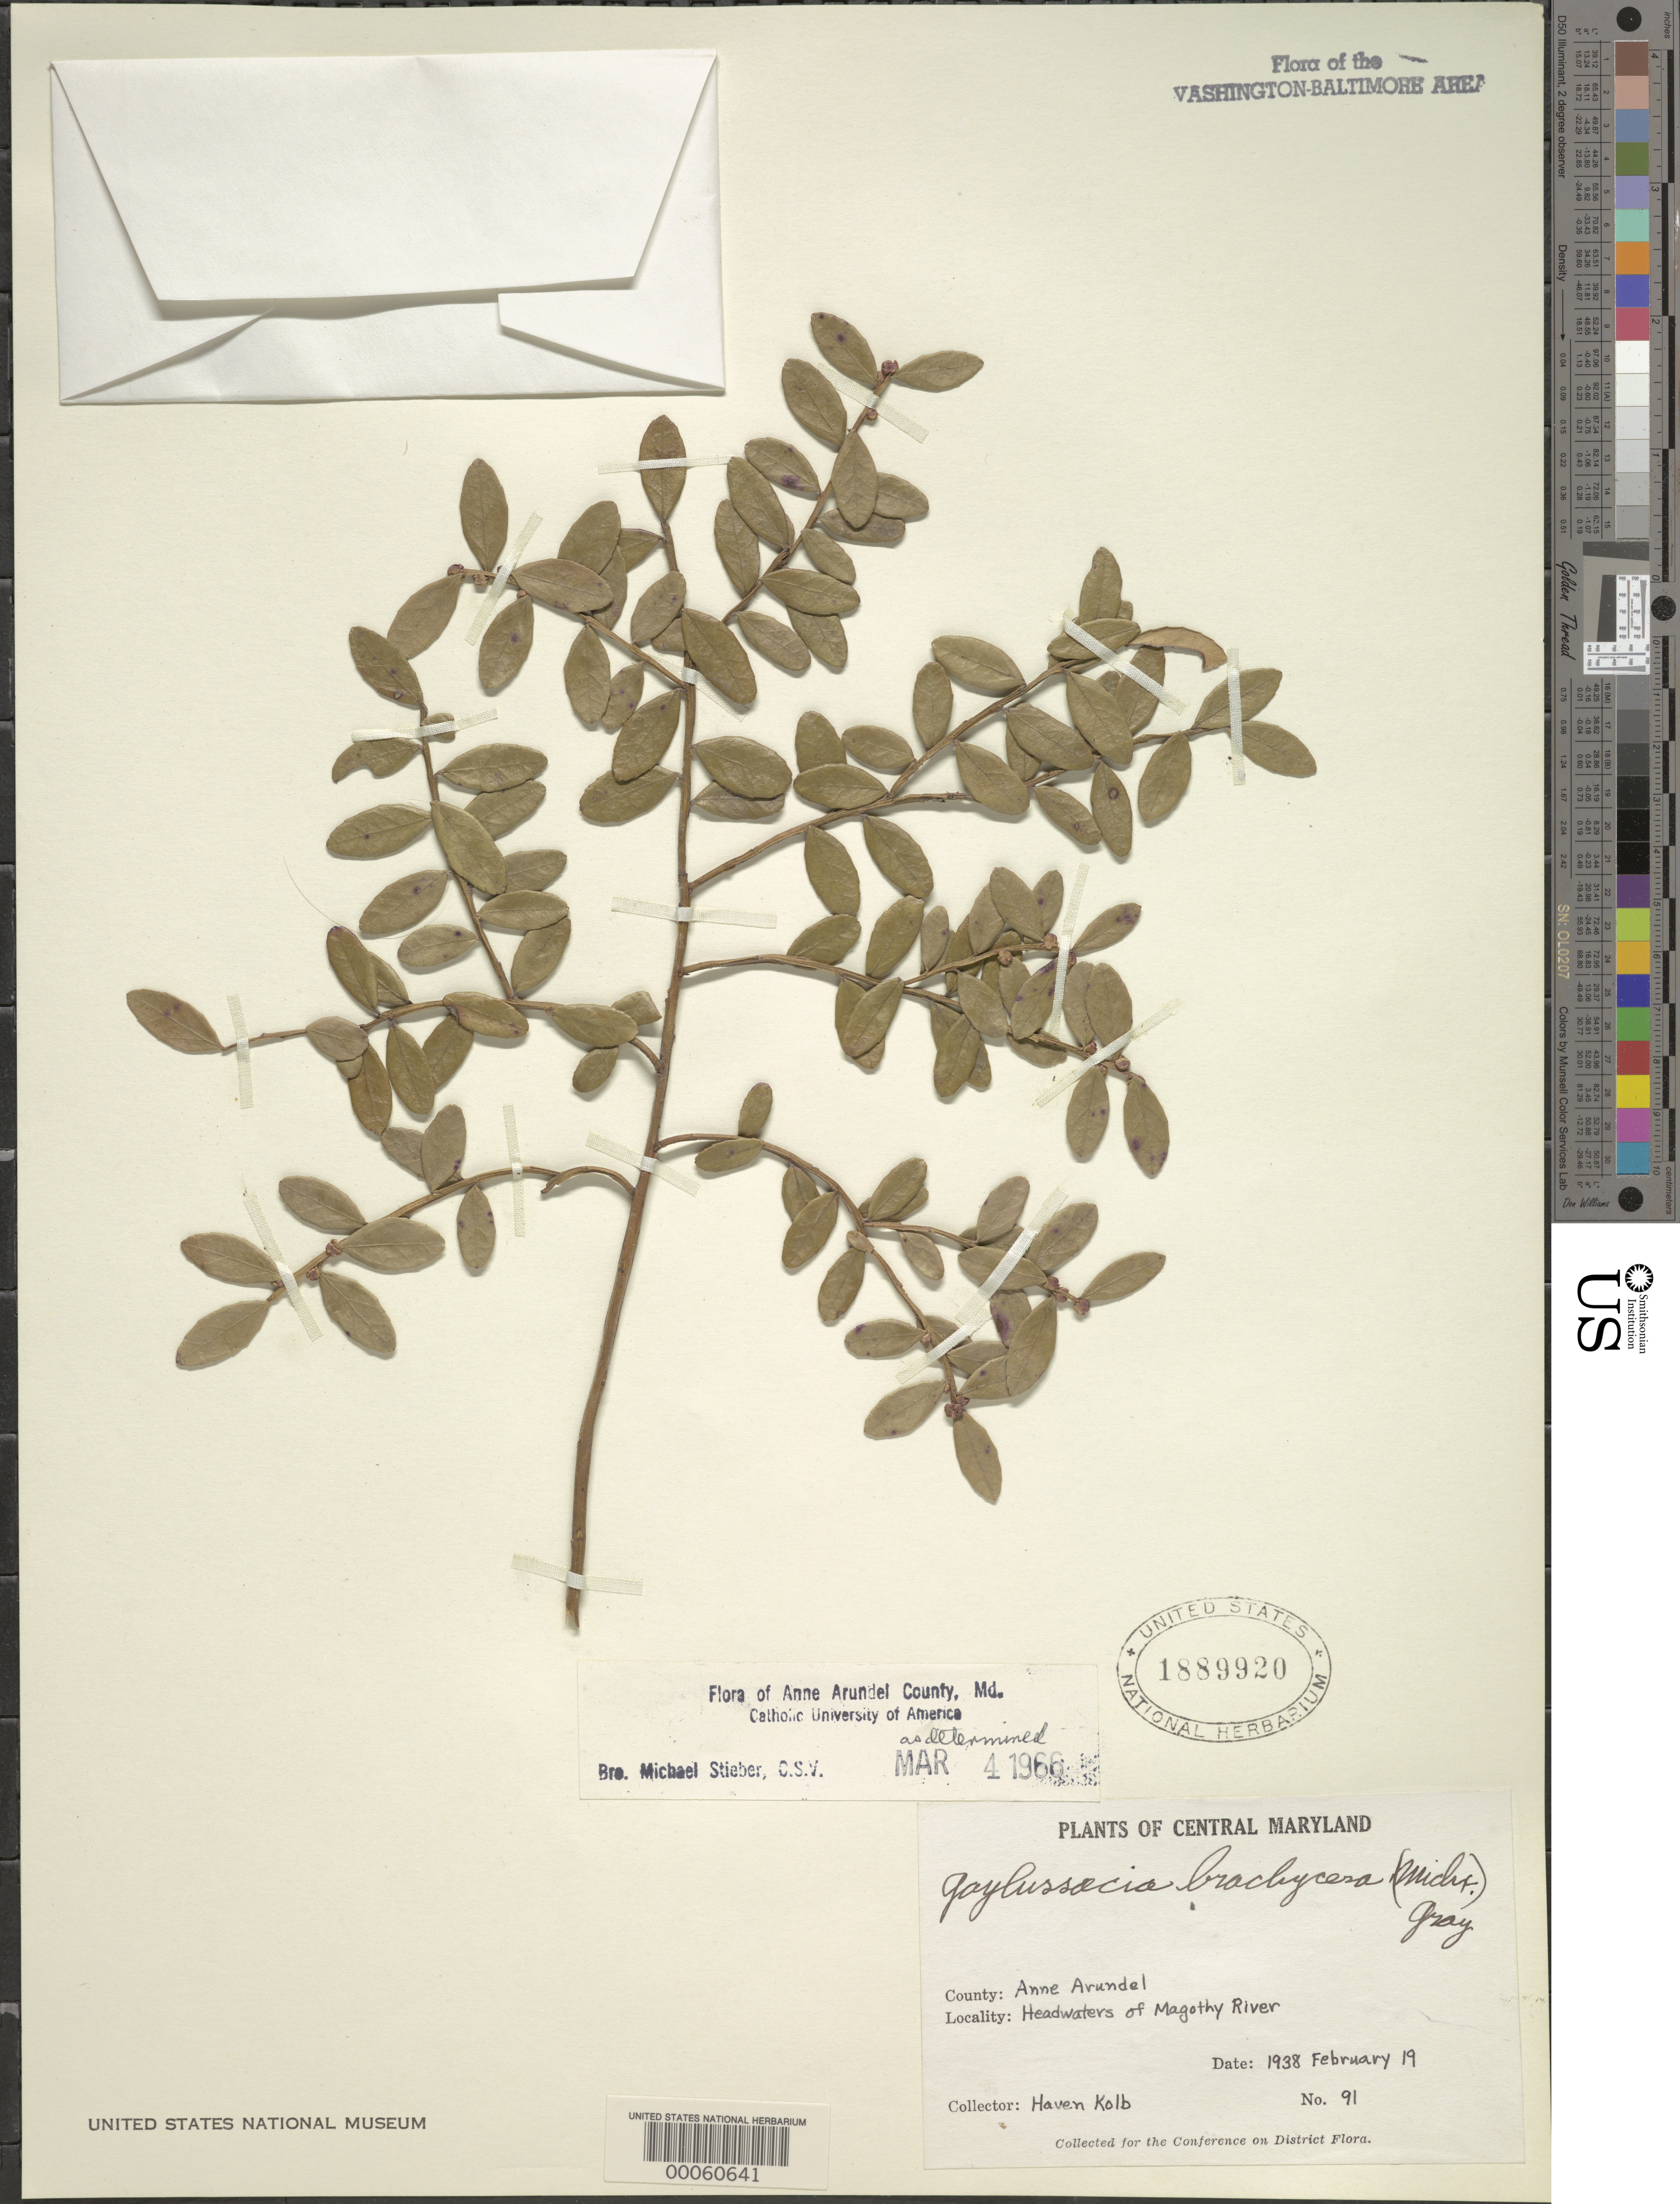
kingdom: Plantae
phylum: Tracheophyta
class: Magnoliopsida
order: Ericales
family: Ericaceae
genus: Gaylussacia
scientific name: Gaylussacia brachycera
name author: (Michx.) Torr. & A. Gray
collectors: H. Kolb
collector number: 91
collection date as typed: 19 Feb 1938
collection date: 1938-02-19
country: United States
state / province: Maryland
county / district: Anne Arundel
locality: Magothy River, Headwaters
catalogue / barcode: US 1889920